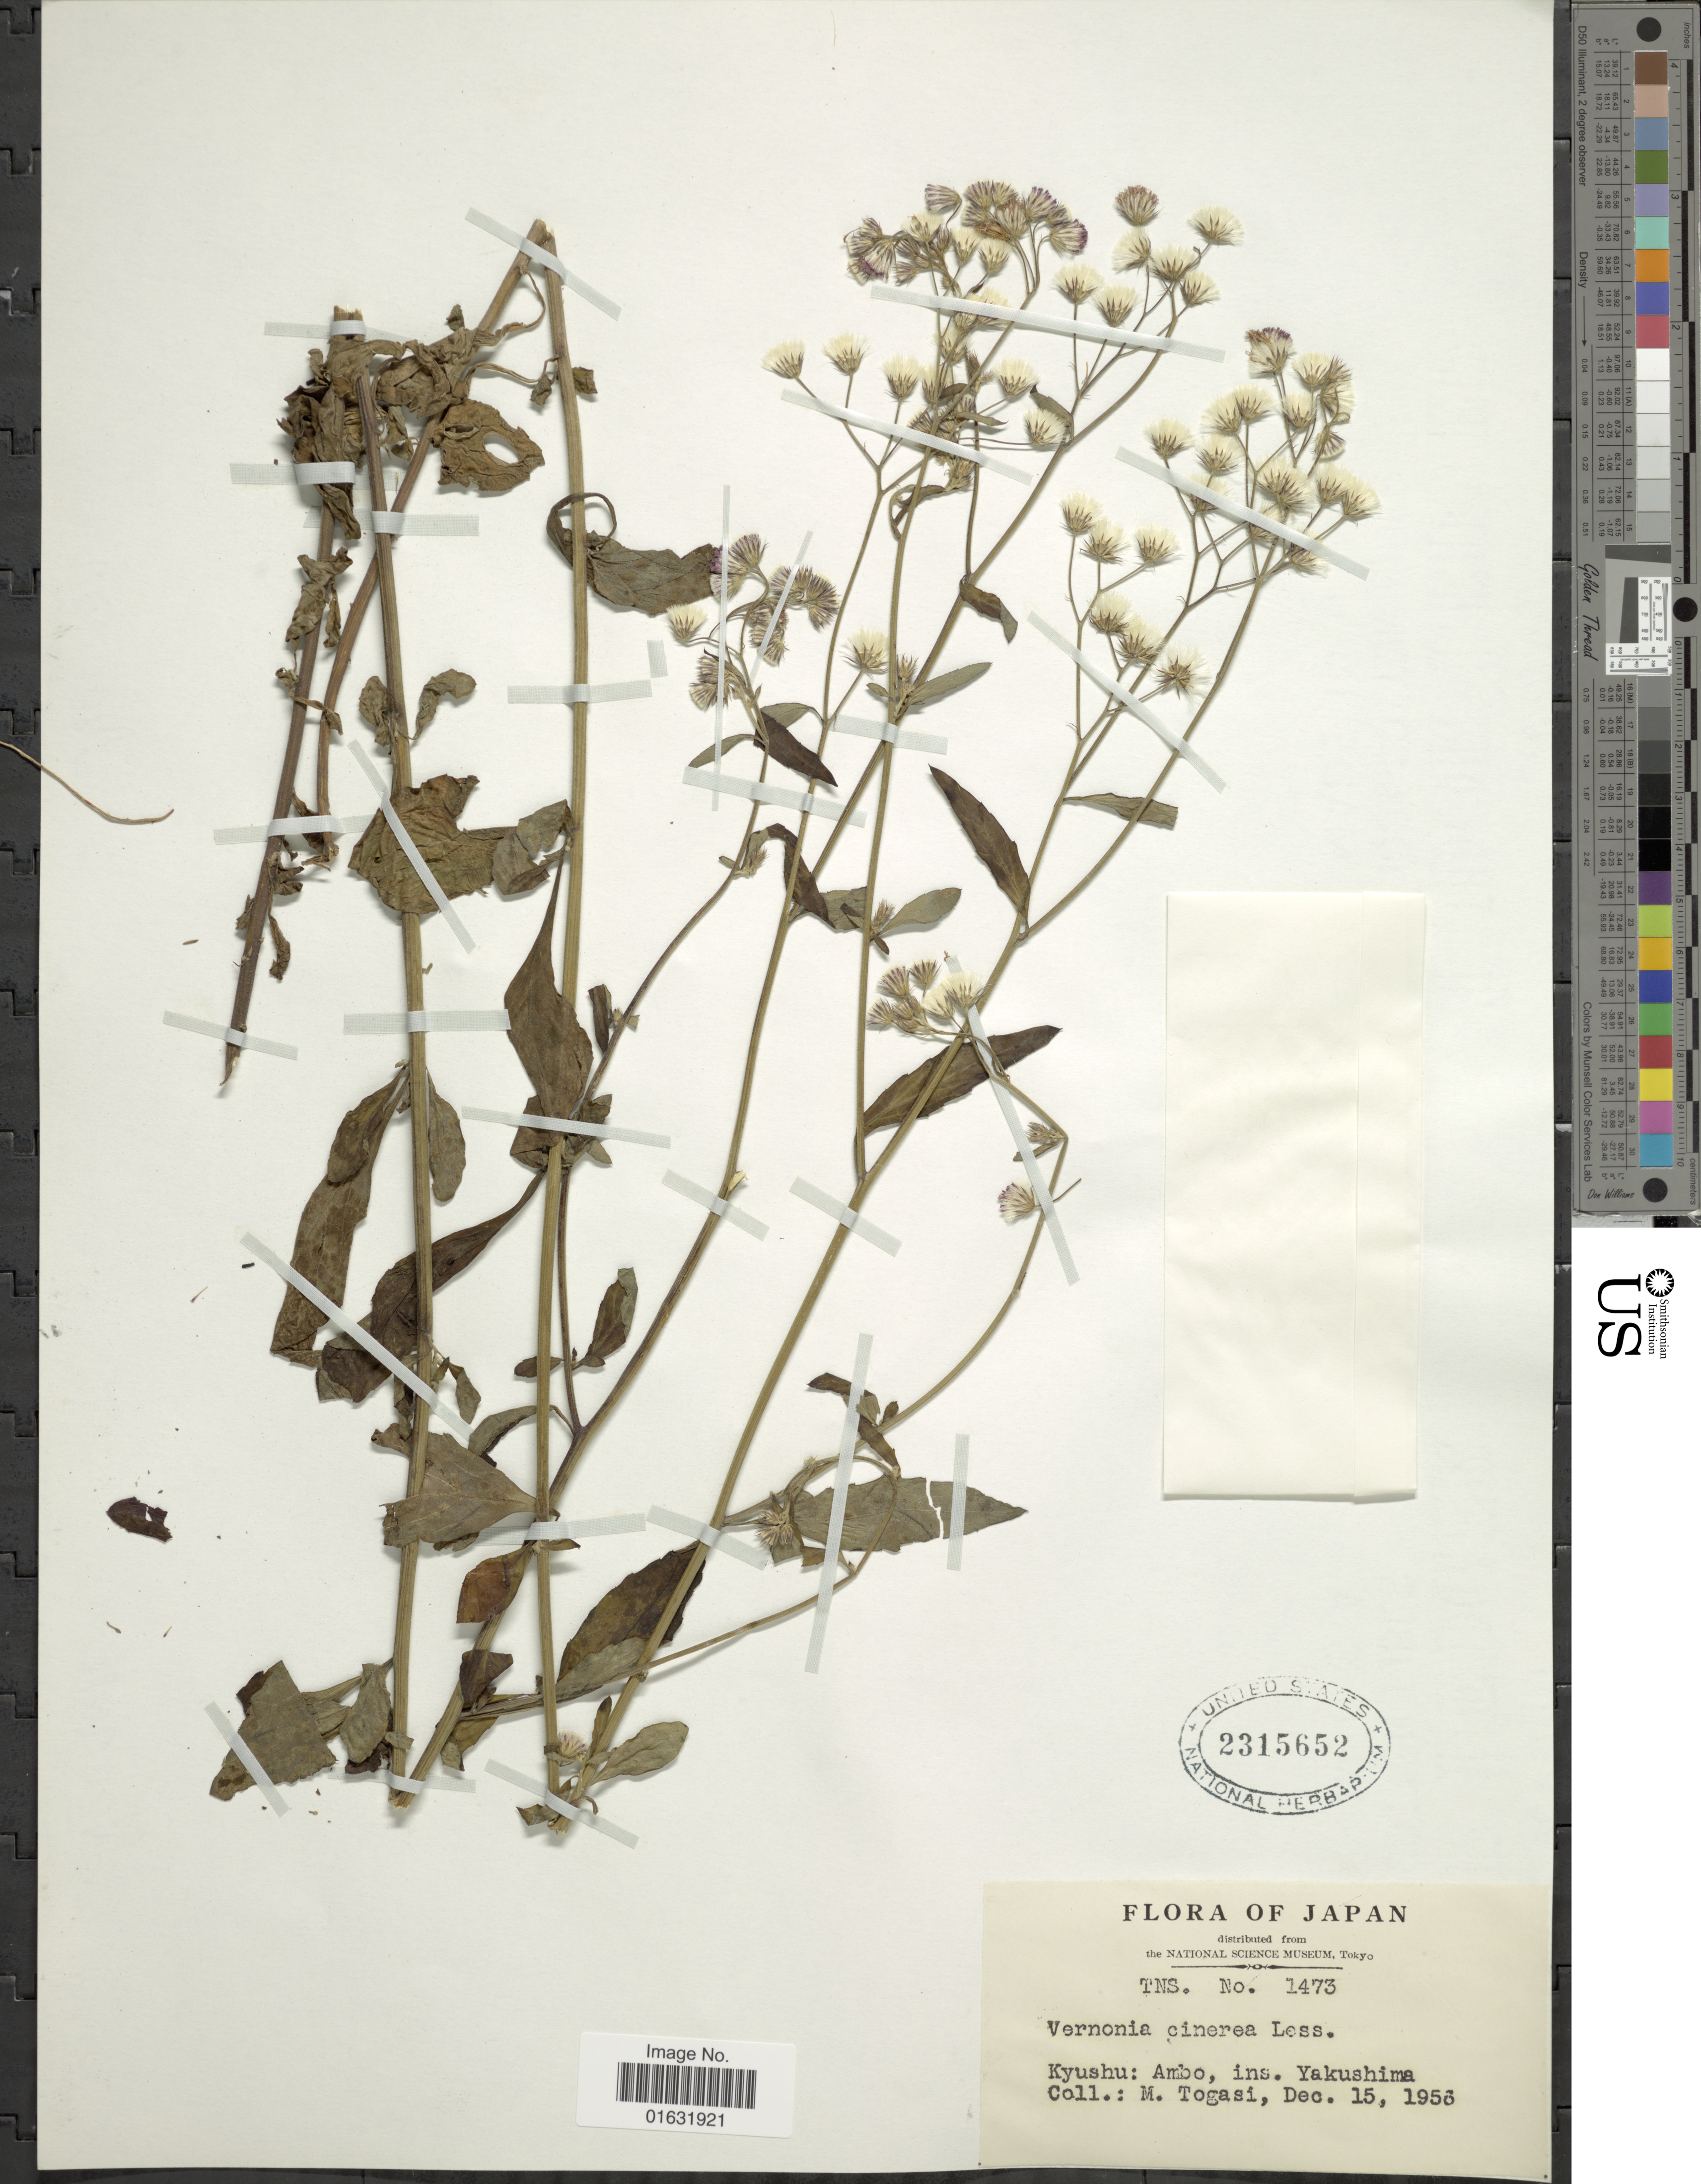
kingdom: Plantae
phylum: Tracheophyta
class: Magnoliopsida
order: Asterales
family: Asteraceae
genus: Cyanthillium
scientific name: Cyanthillium cinereum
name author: (L.) H. Rob.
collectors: M. Togasi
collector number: TNS 1473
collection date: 1956-12-15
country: Japan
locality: Kyushu: Ambo, ins Yakushima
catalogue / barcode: US 2315652